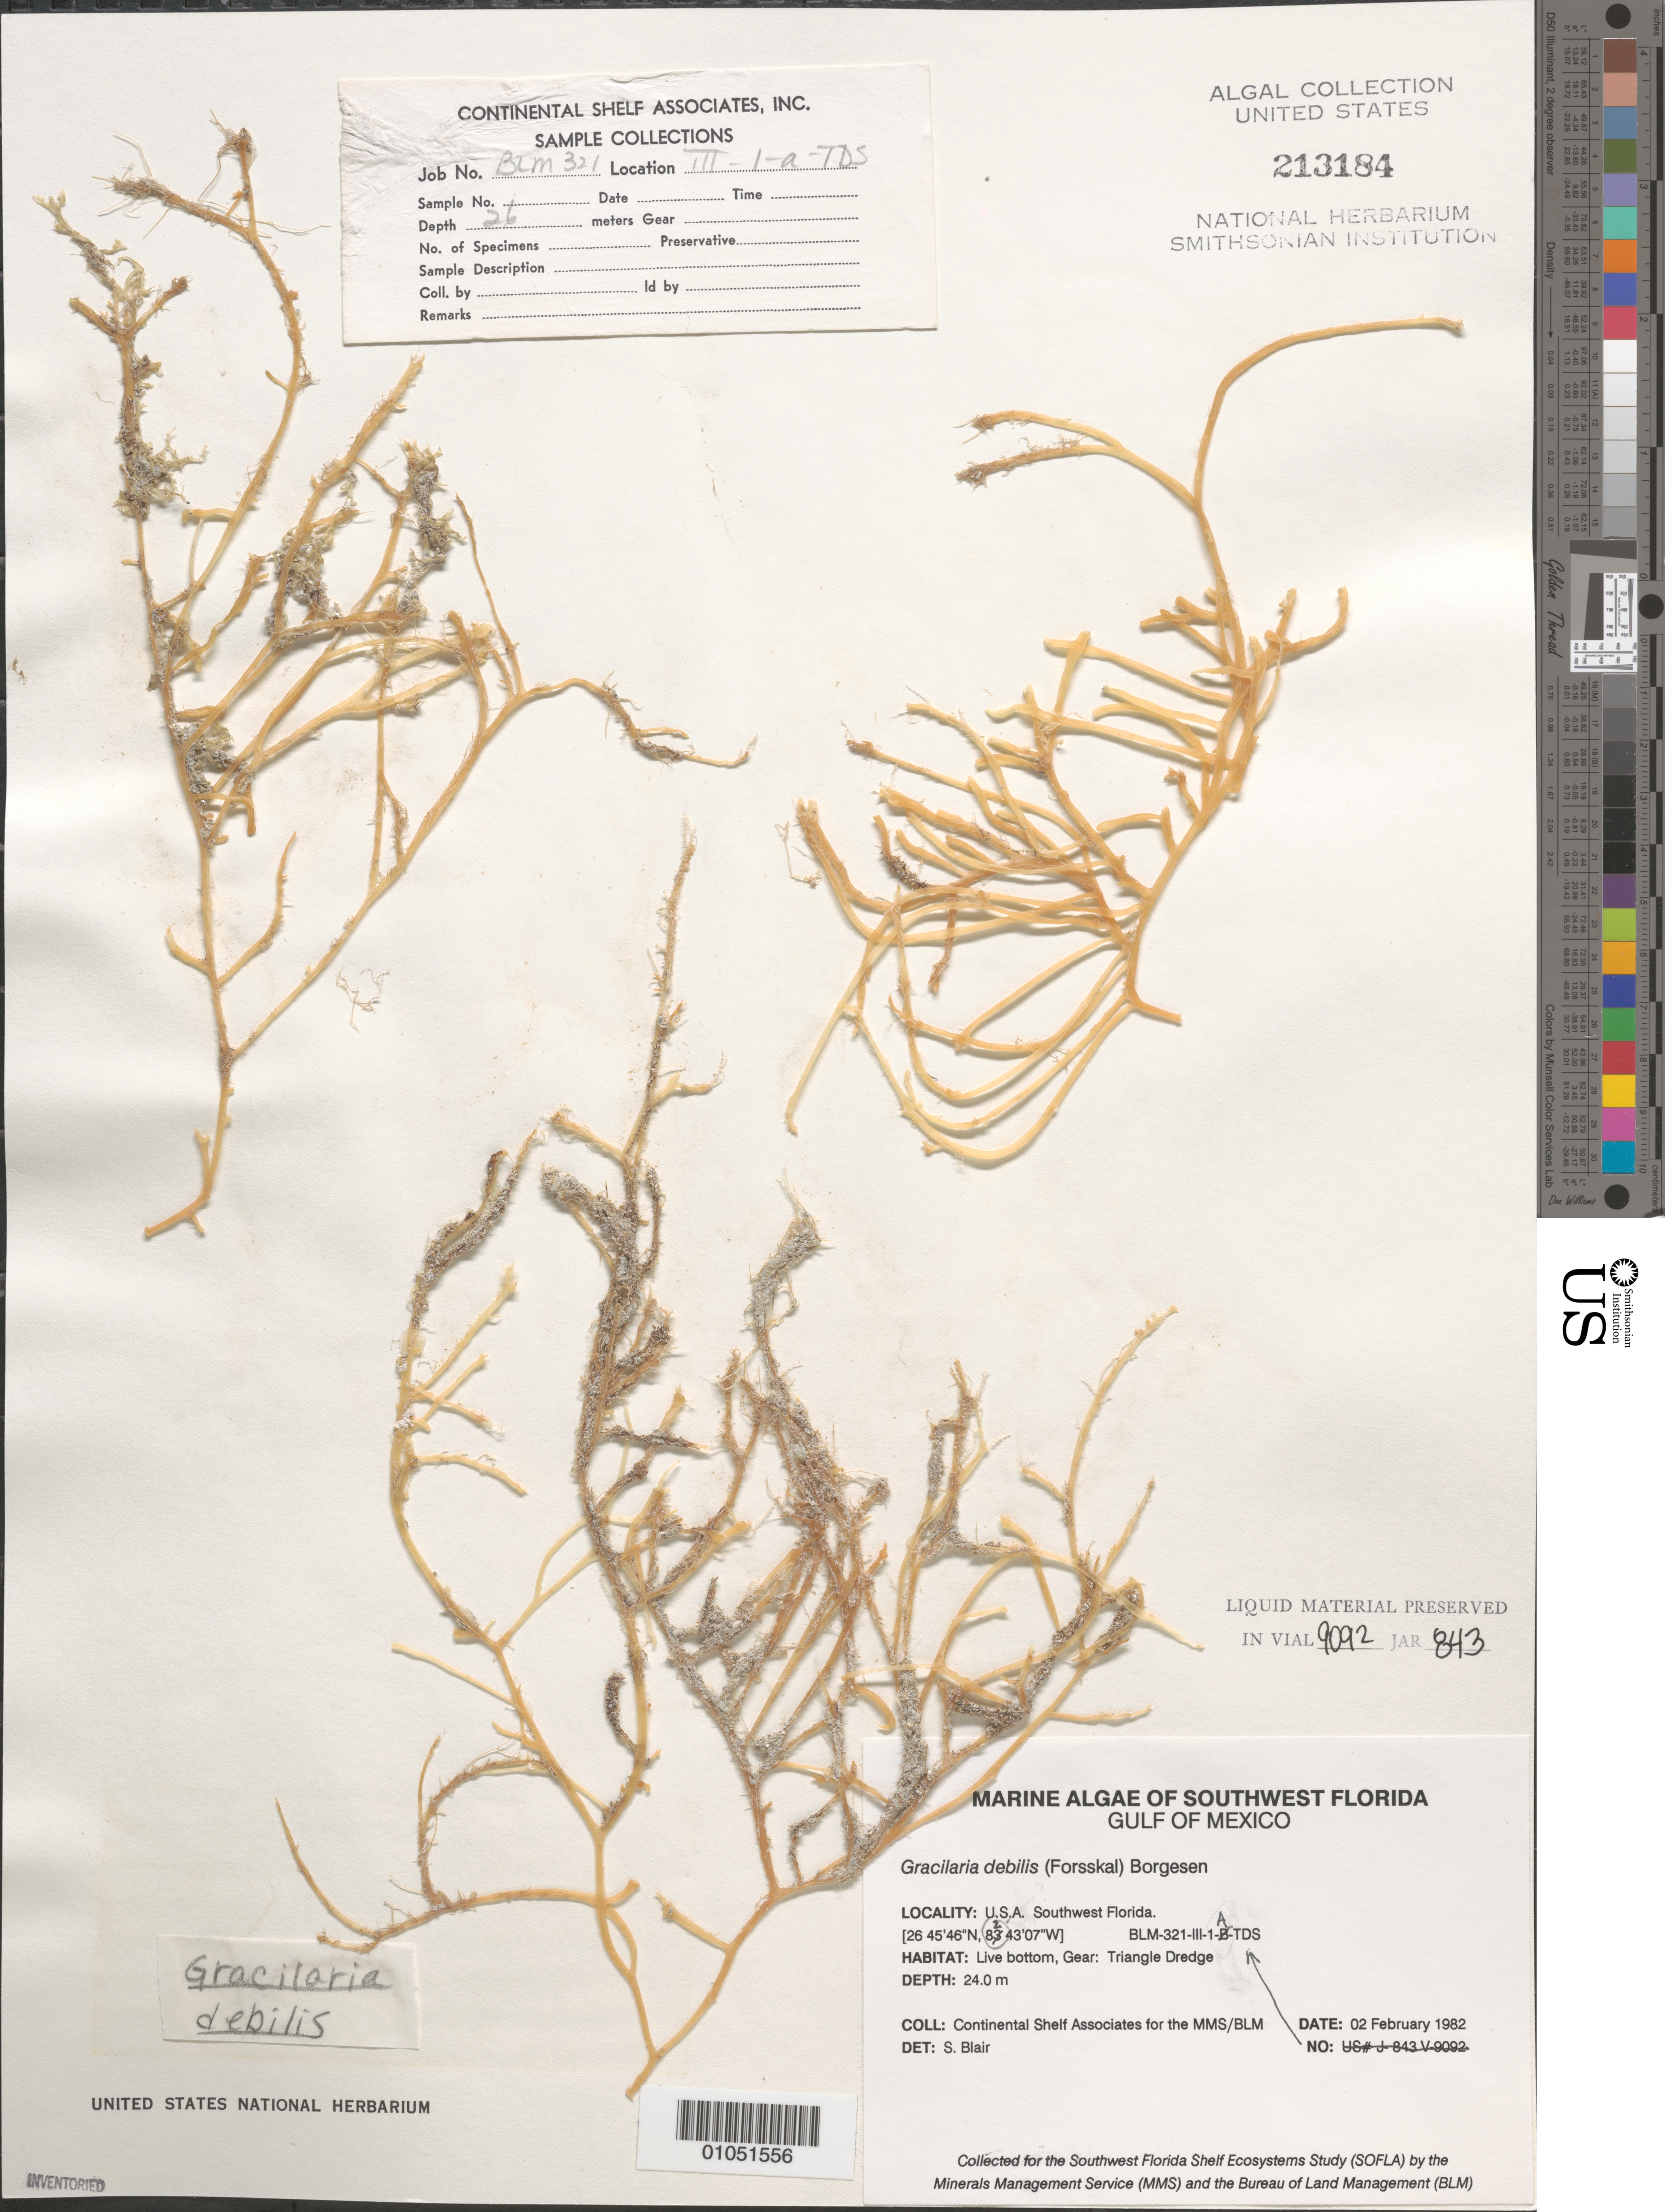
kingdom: Plantae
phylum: Rhodophyta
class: Florideophyceae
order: Gracilariales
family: Gracilariaceae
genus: Gracilaria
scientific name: Gracilaria debilis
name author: (Forssk.) Børgesen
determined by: Blair, S. M.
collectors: Continental Shelf Associates for the MMS/BLM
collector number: BLM-321-III-1-A-TDS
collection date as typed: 02 Feb 1982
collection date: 1982-02-02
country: United States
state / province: Florida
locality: Gulf of Mexico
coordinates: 26 45'46"N, 82 43'07"W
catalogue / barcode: US 213184